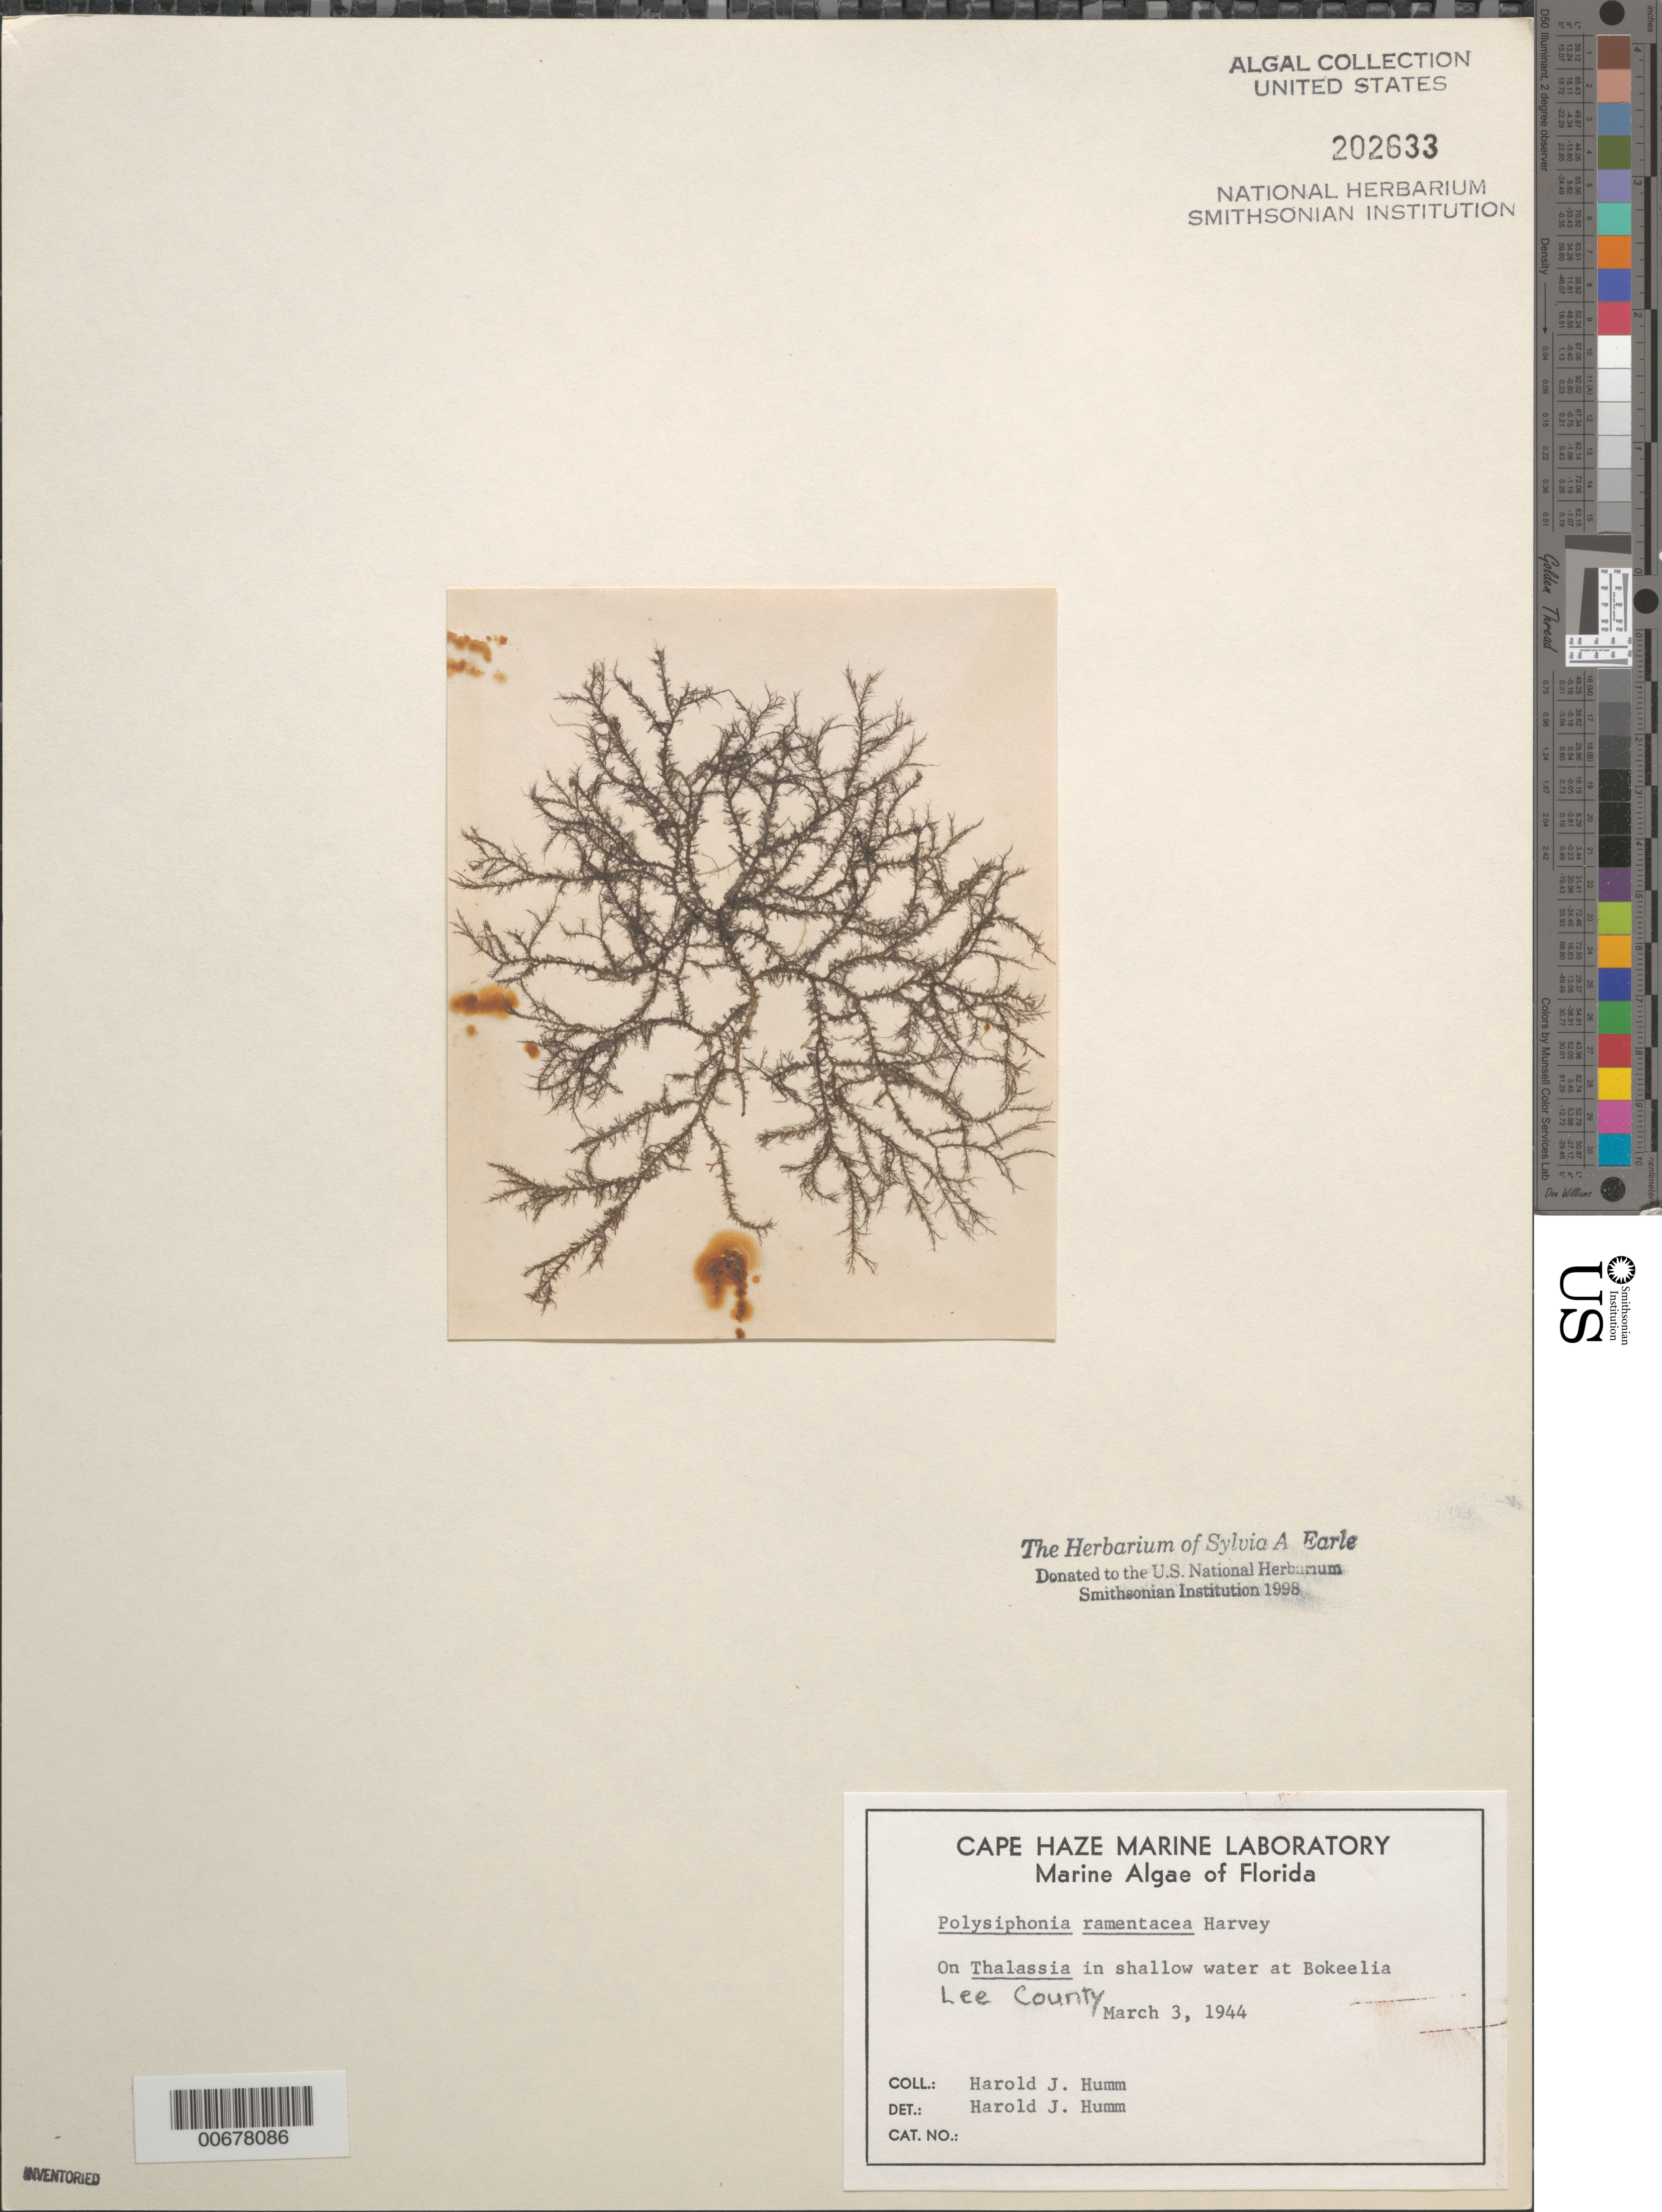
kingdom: Plantae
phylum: Rhodophyta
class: Florideophyceae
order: Ceramiales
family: Rhodomelaceae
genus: Polysiphonia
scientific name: Polysiphonia ramentacea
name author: Harv.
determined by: Humm, Harold J.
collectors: H. J. Humm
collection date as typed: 03 Mar 1944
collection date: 1944-03-03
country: United States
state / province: Florida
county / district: Lee County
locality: Bokeelia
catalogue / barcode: US 202633